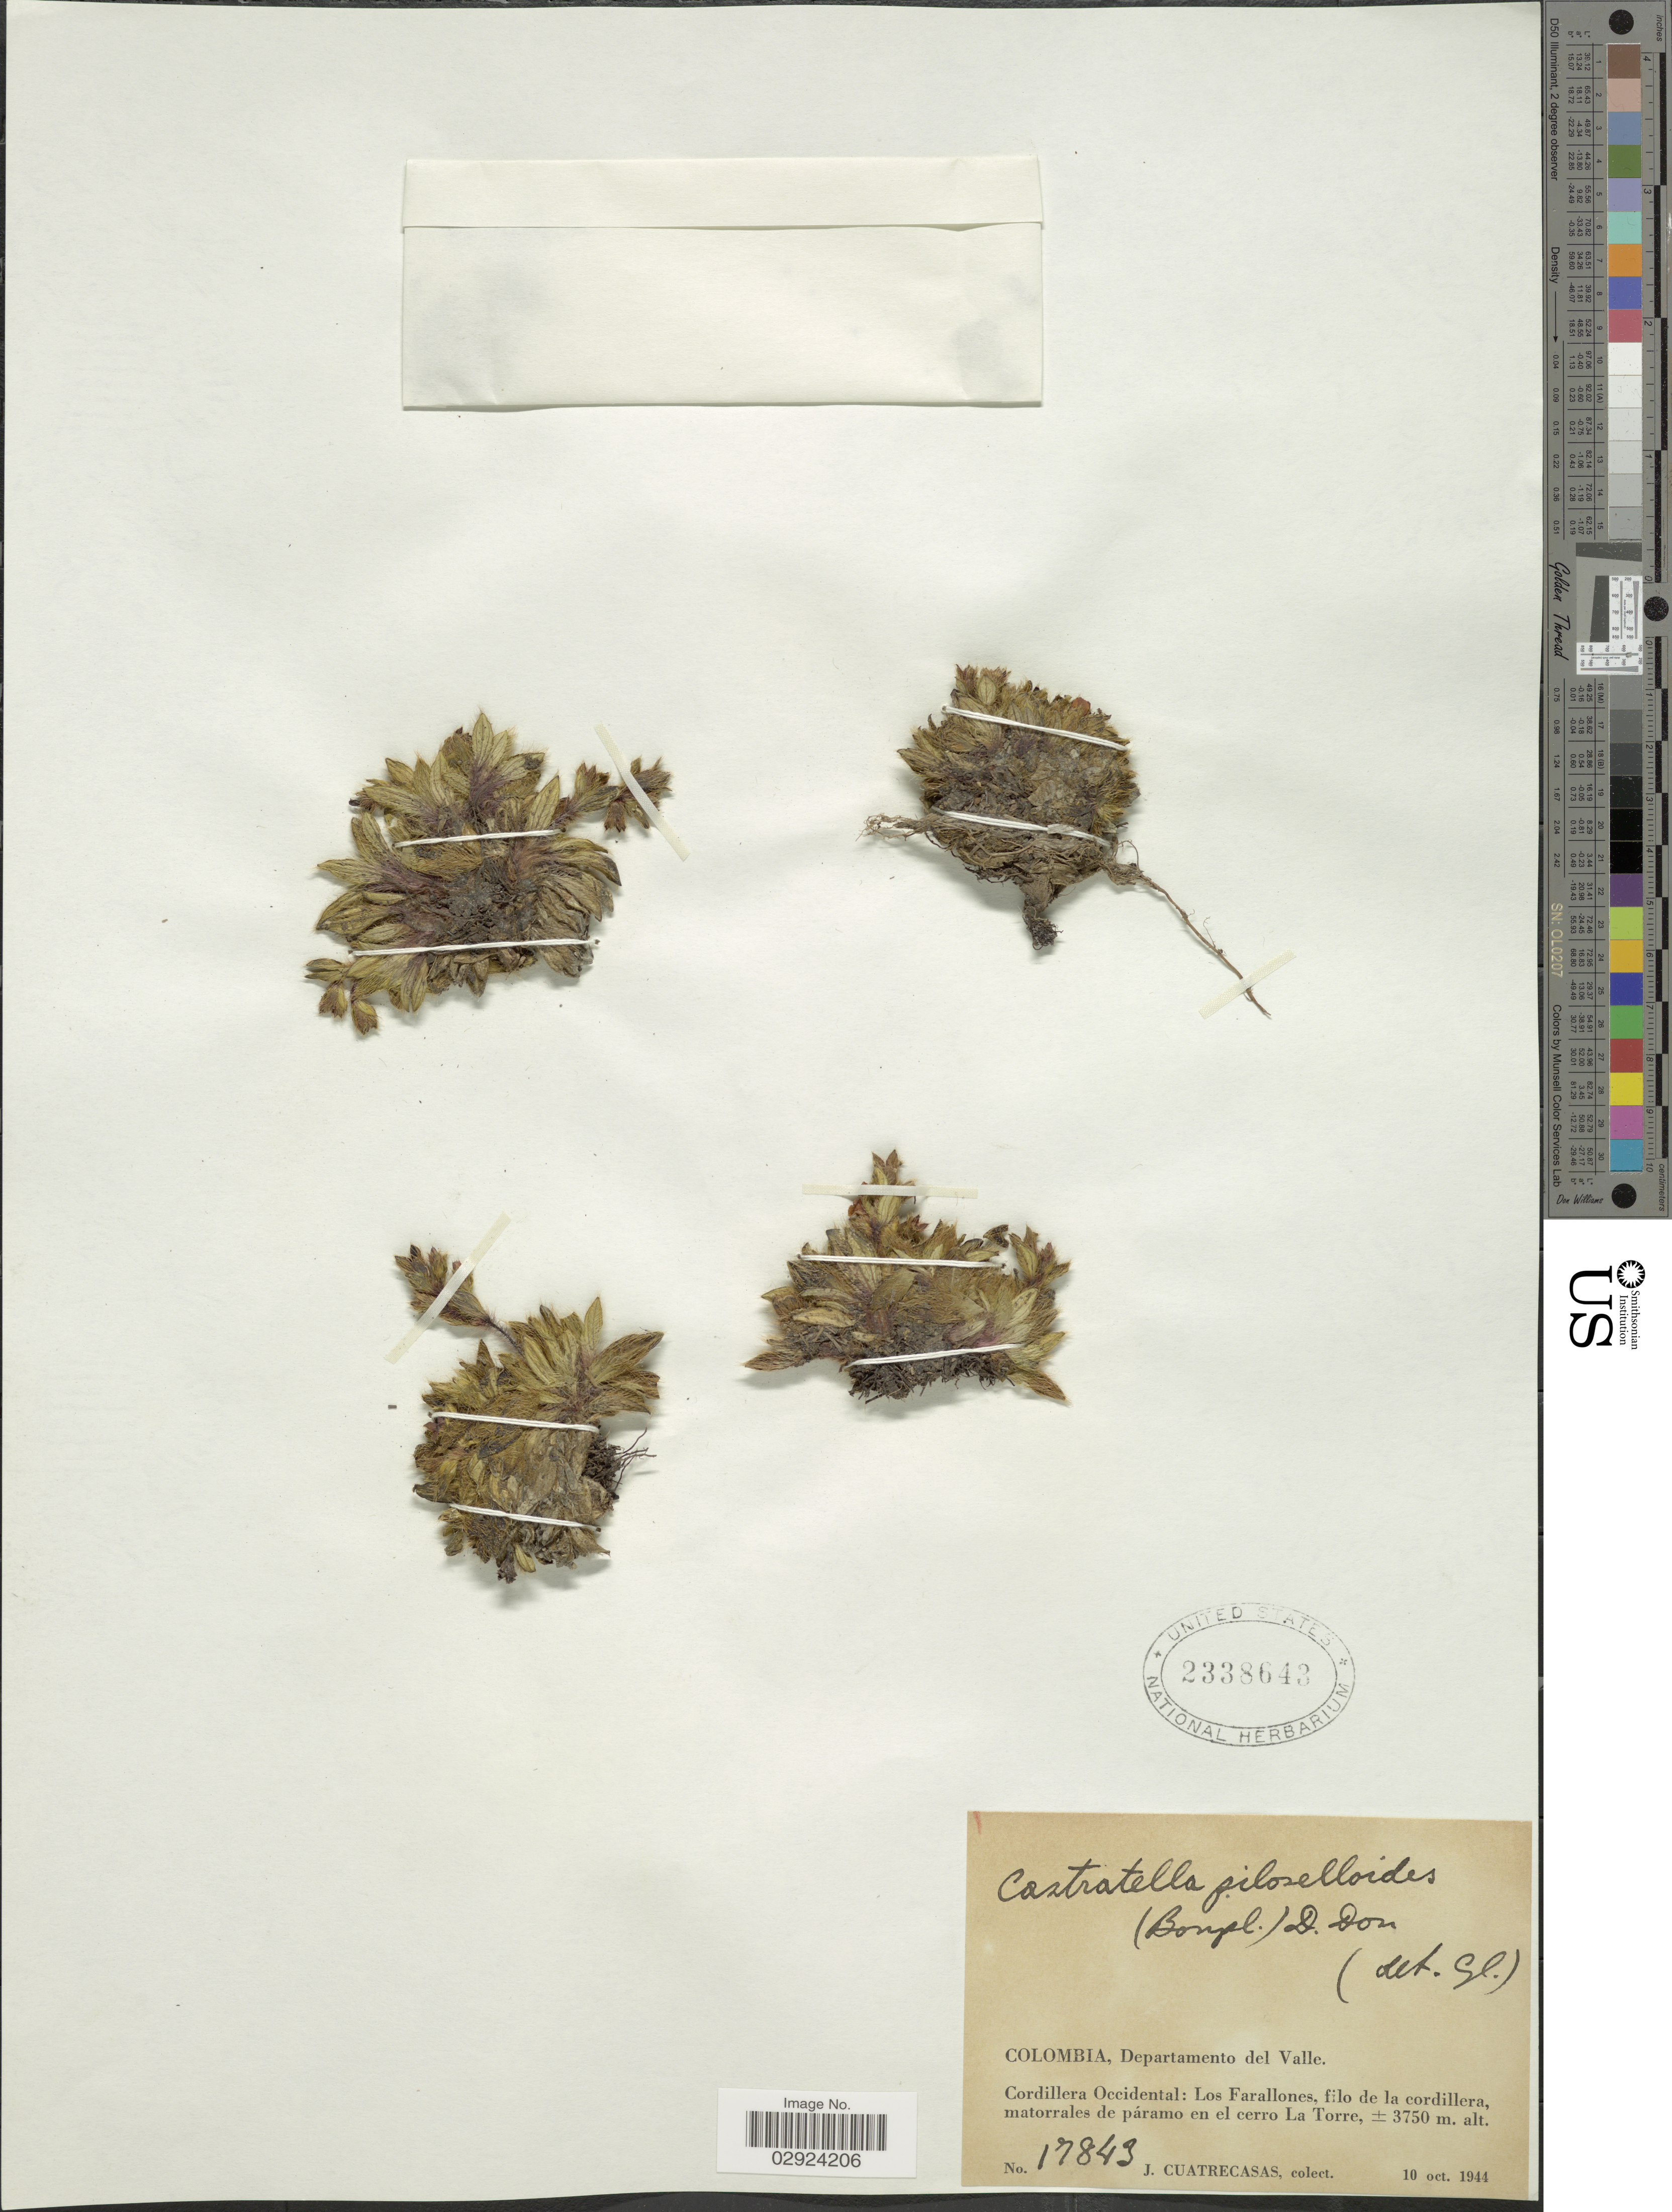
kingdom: Plantae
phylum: Tracheophyta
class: Magnoliopsida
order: Myrtales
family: Melastomataceae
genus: Castratella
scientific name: Castratella piloselloides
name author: (Bonpl.) Naudin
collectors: J. Cuatrecasas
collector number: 17843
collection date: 1944-10-10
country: Colombia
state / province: Valle del Cauca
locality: Departamento del Valle, Cordillera Occidental, Los Farallones, filo de la cordillera, matorrales de páramo en el cerro la Torre.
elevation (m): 3750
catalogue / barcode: US 2338643